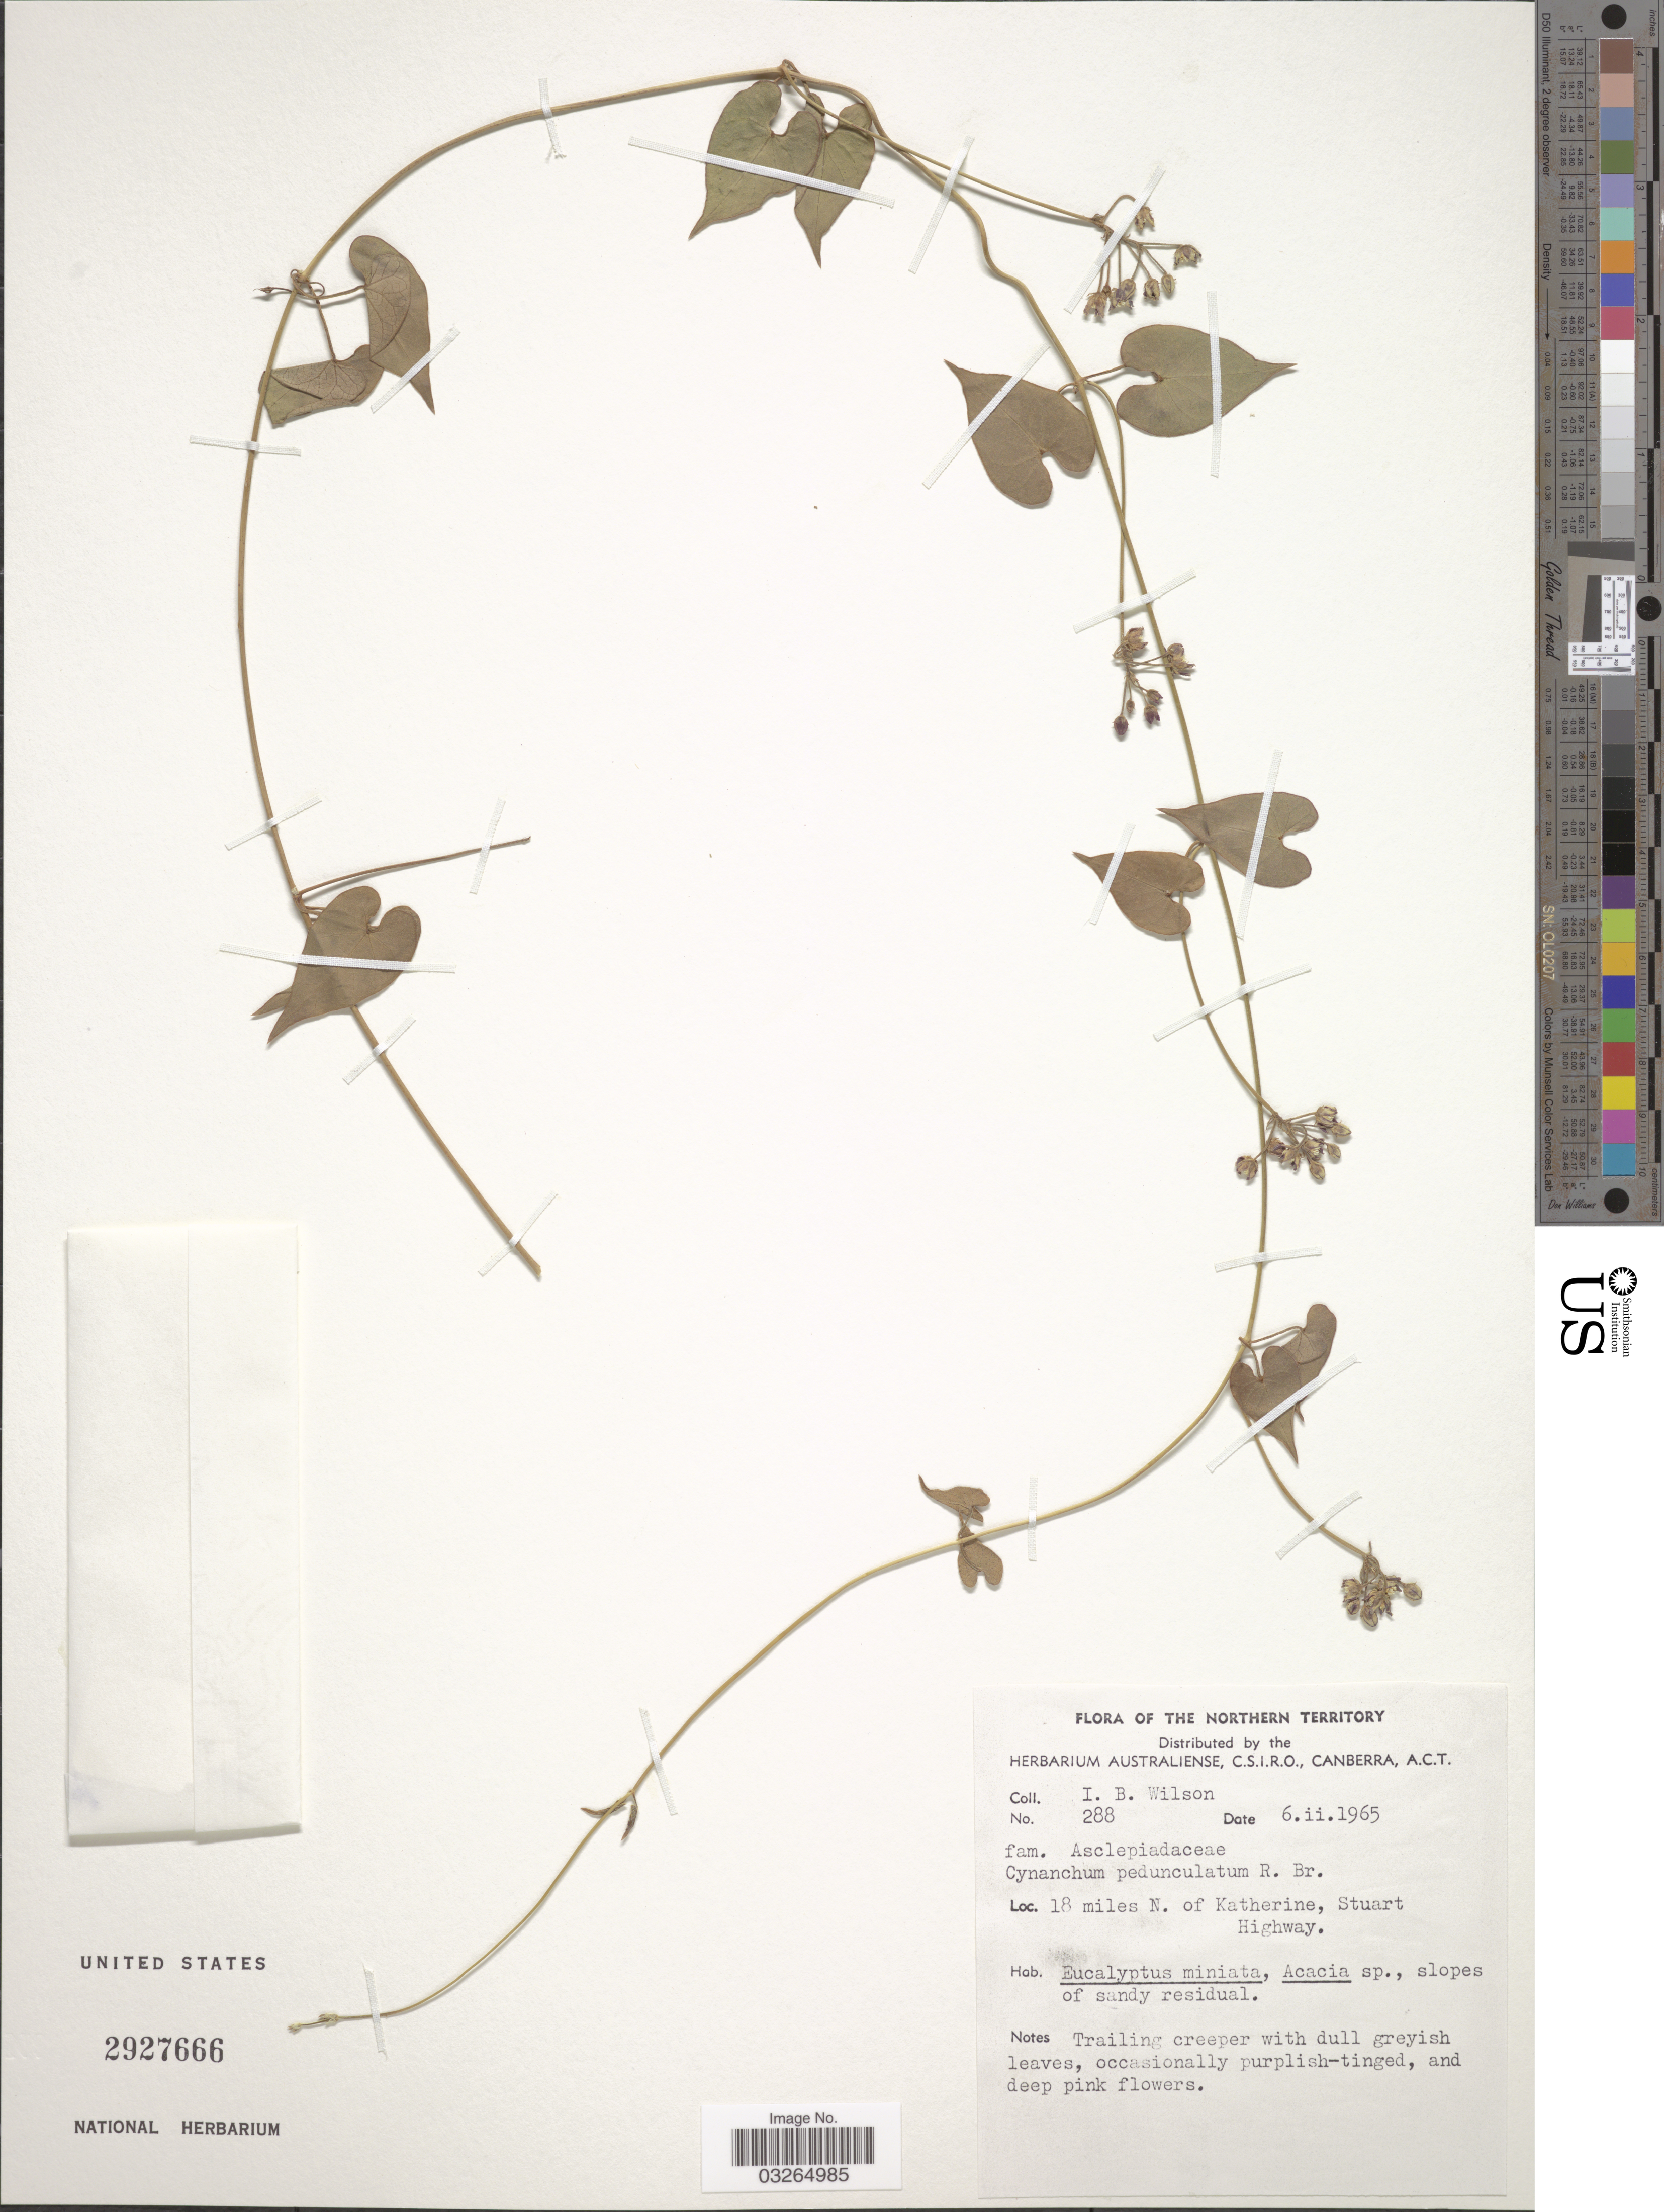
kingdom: Plantae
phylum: Tracheophyta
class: Magnoliopsida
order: Gentianales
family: Apocynaceae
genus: Cynanchum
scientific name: Cynanchum pedunculatum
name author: R. Br.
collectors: I. B. Wilson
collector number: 288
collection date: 1965-02-06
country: Australia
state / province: Northern Territory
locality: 18 miles N. of Katherine, Stuart Highway.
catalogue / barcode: US 2927666